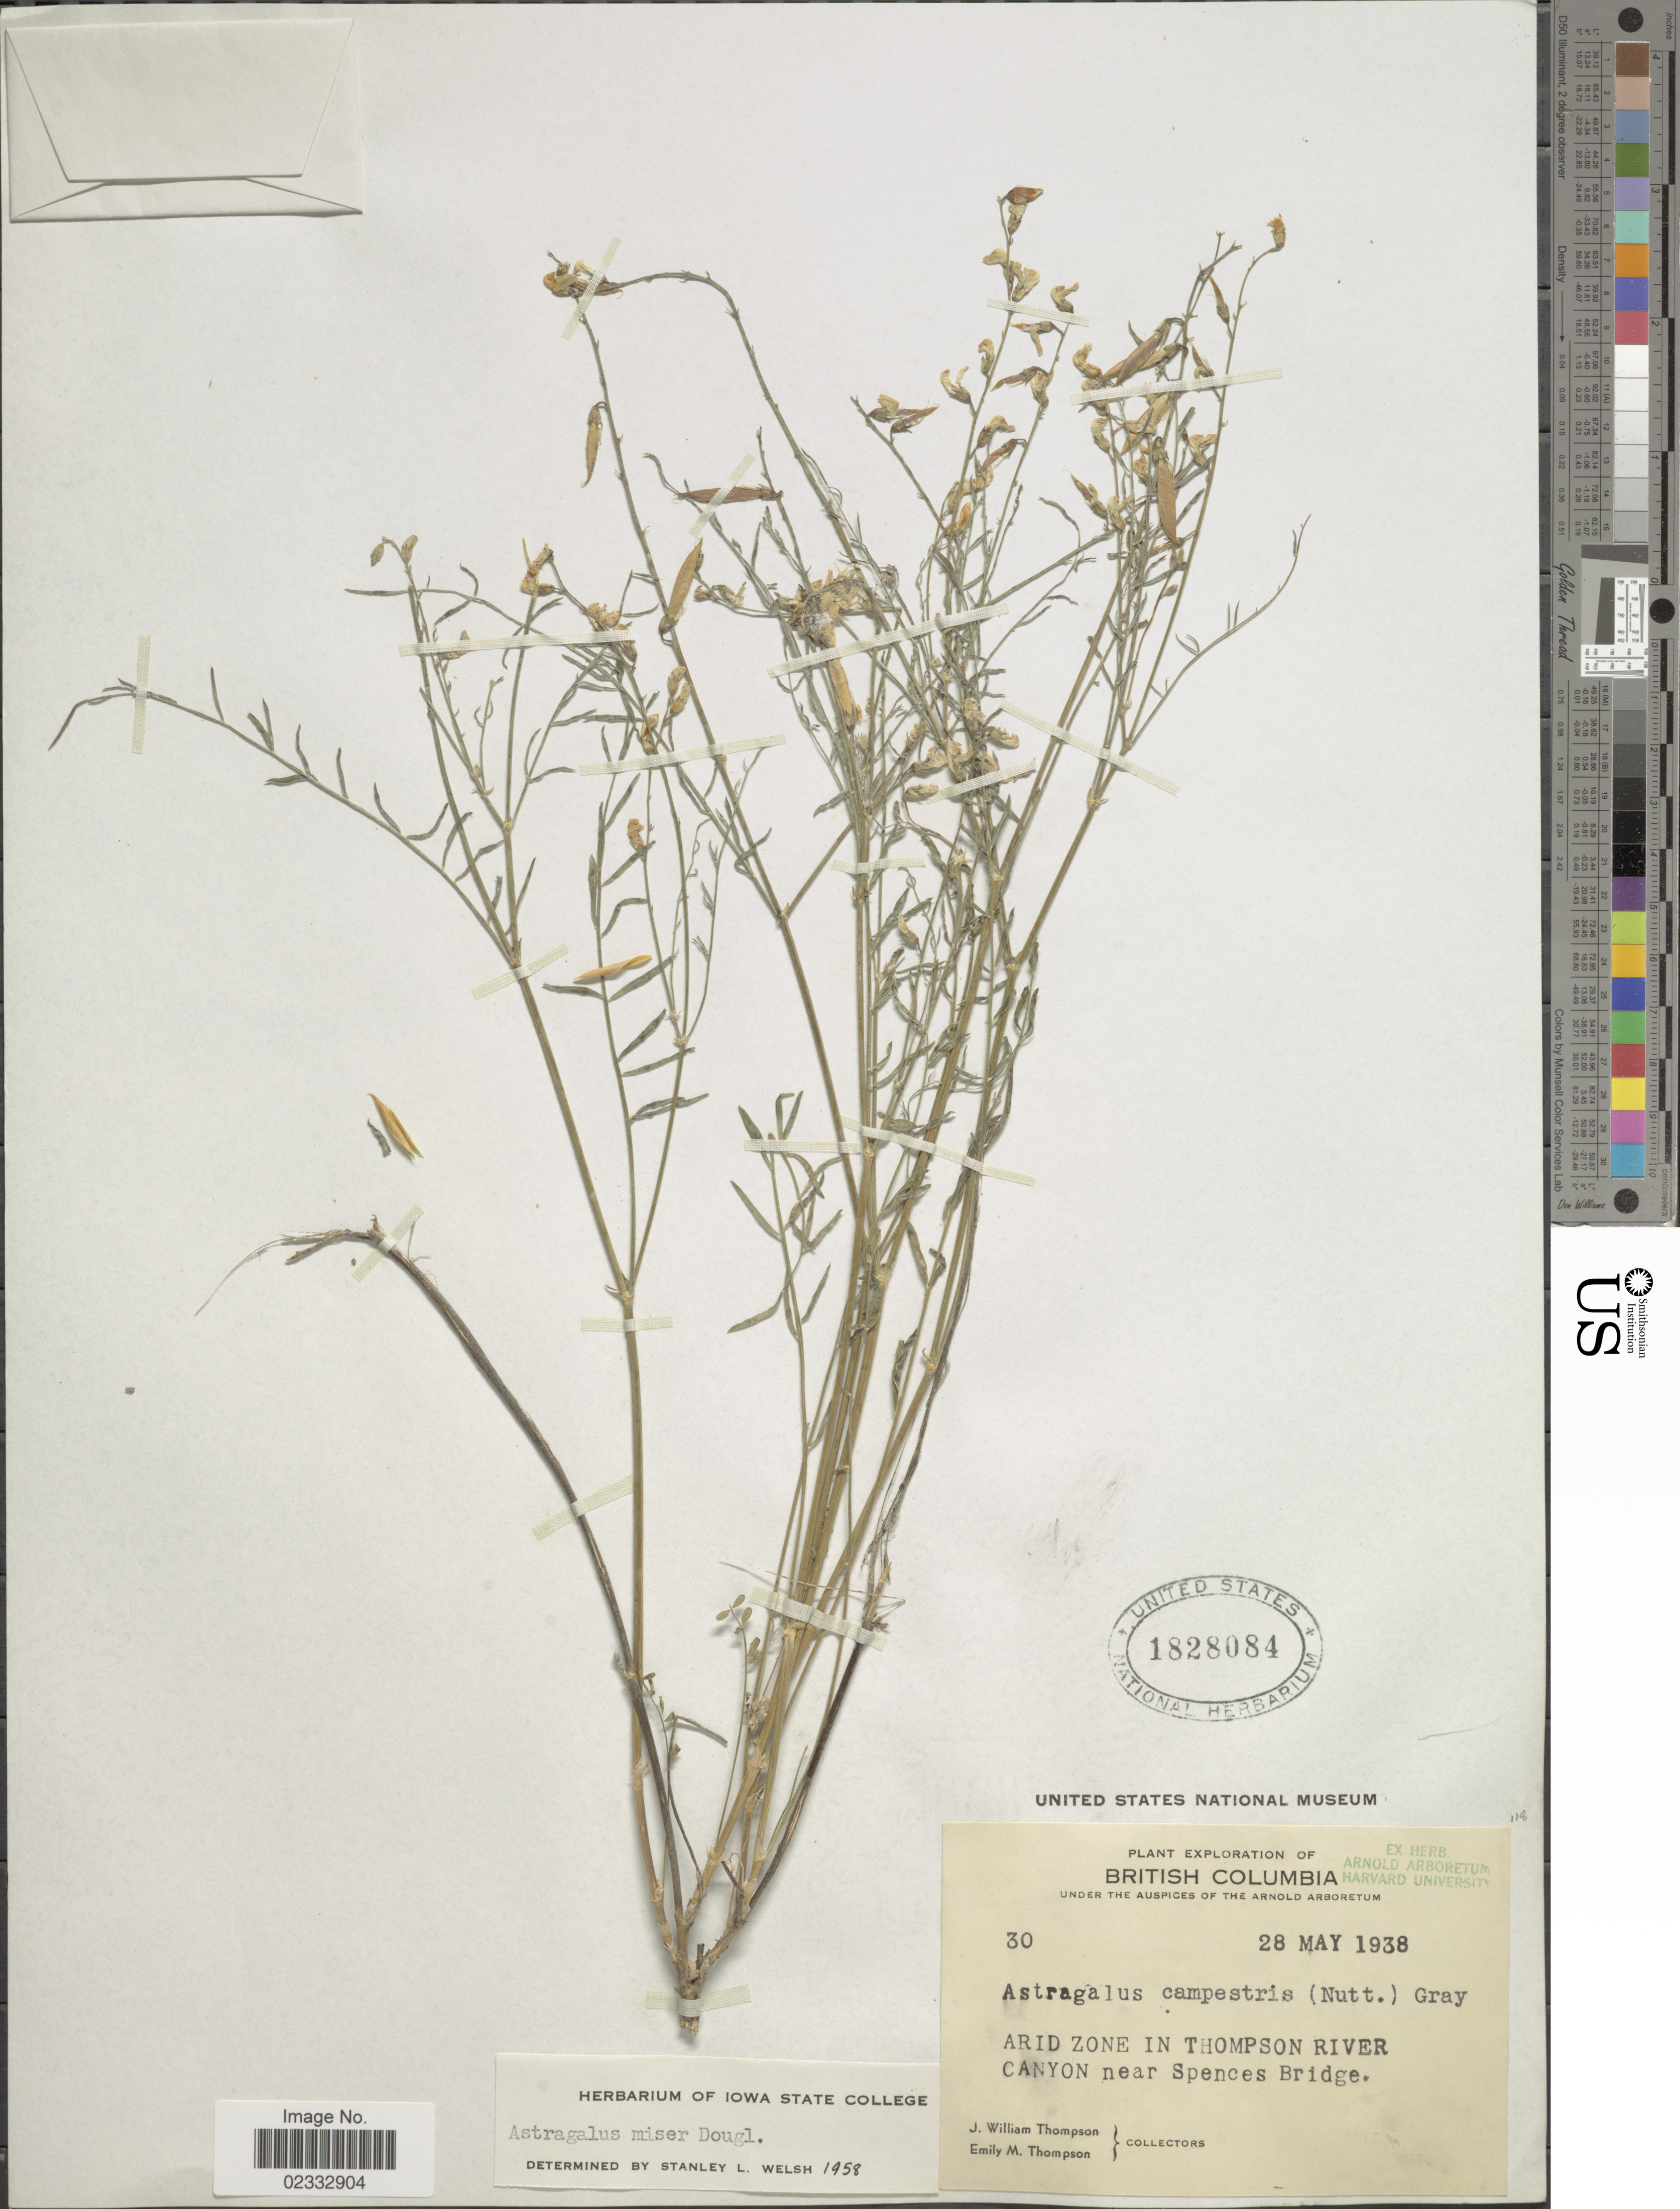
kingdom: Plantae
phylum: Tracheophyta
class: Magnoliopsida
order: Fabales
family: Fabaceae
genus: Astragalus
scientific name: Astragalus miser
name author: Douglas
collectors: J. W. Thompson & E. M. Thompson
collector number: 30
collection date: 1938-05-28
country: Canada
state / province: British Columbia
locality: Arid Zone in Thompson River Canyon near Spences Bridge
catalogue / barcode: US 1828084